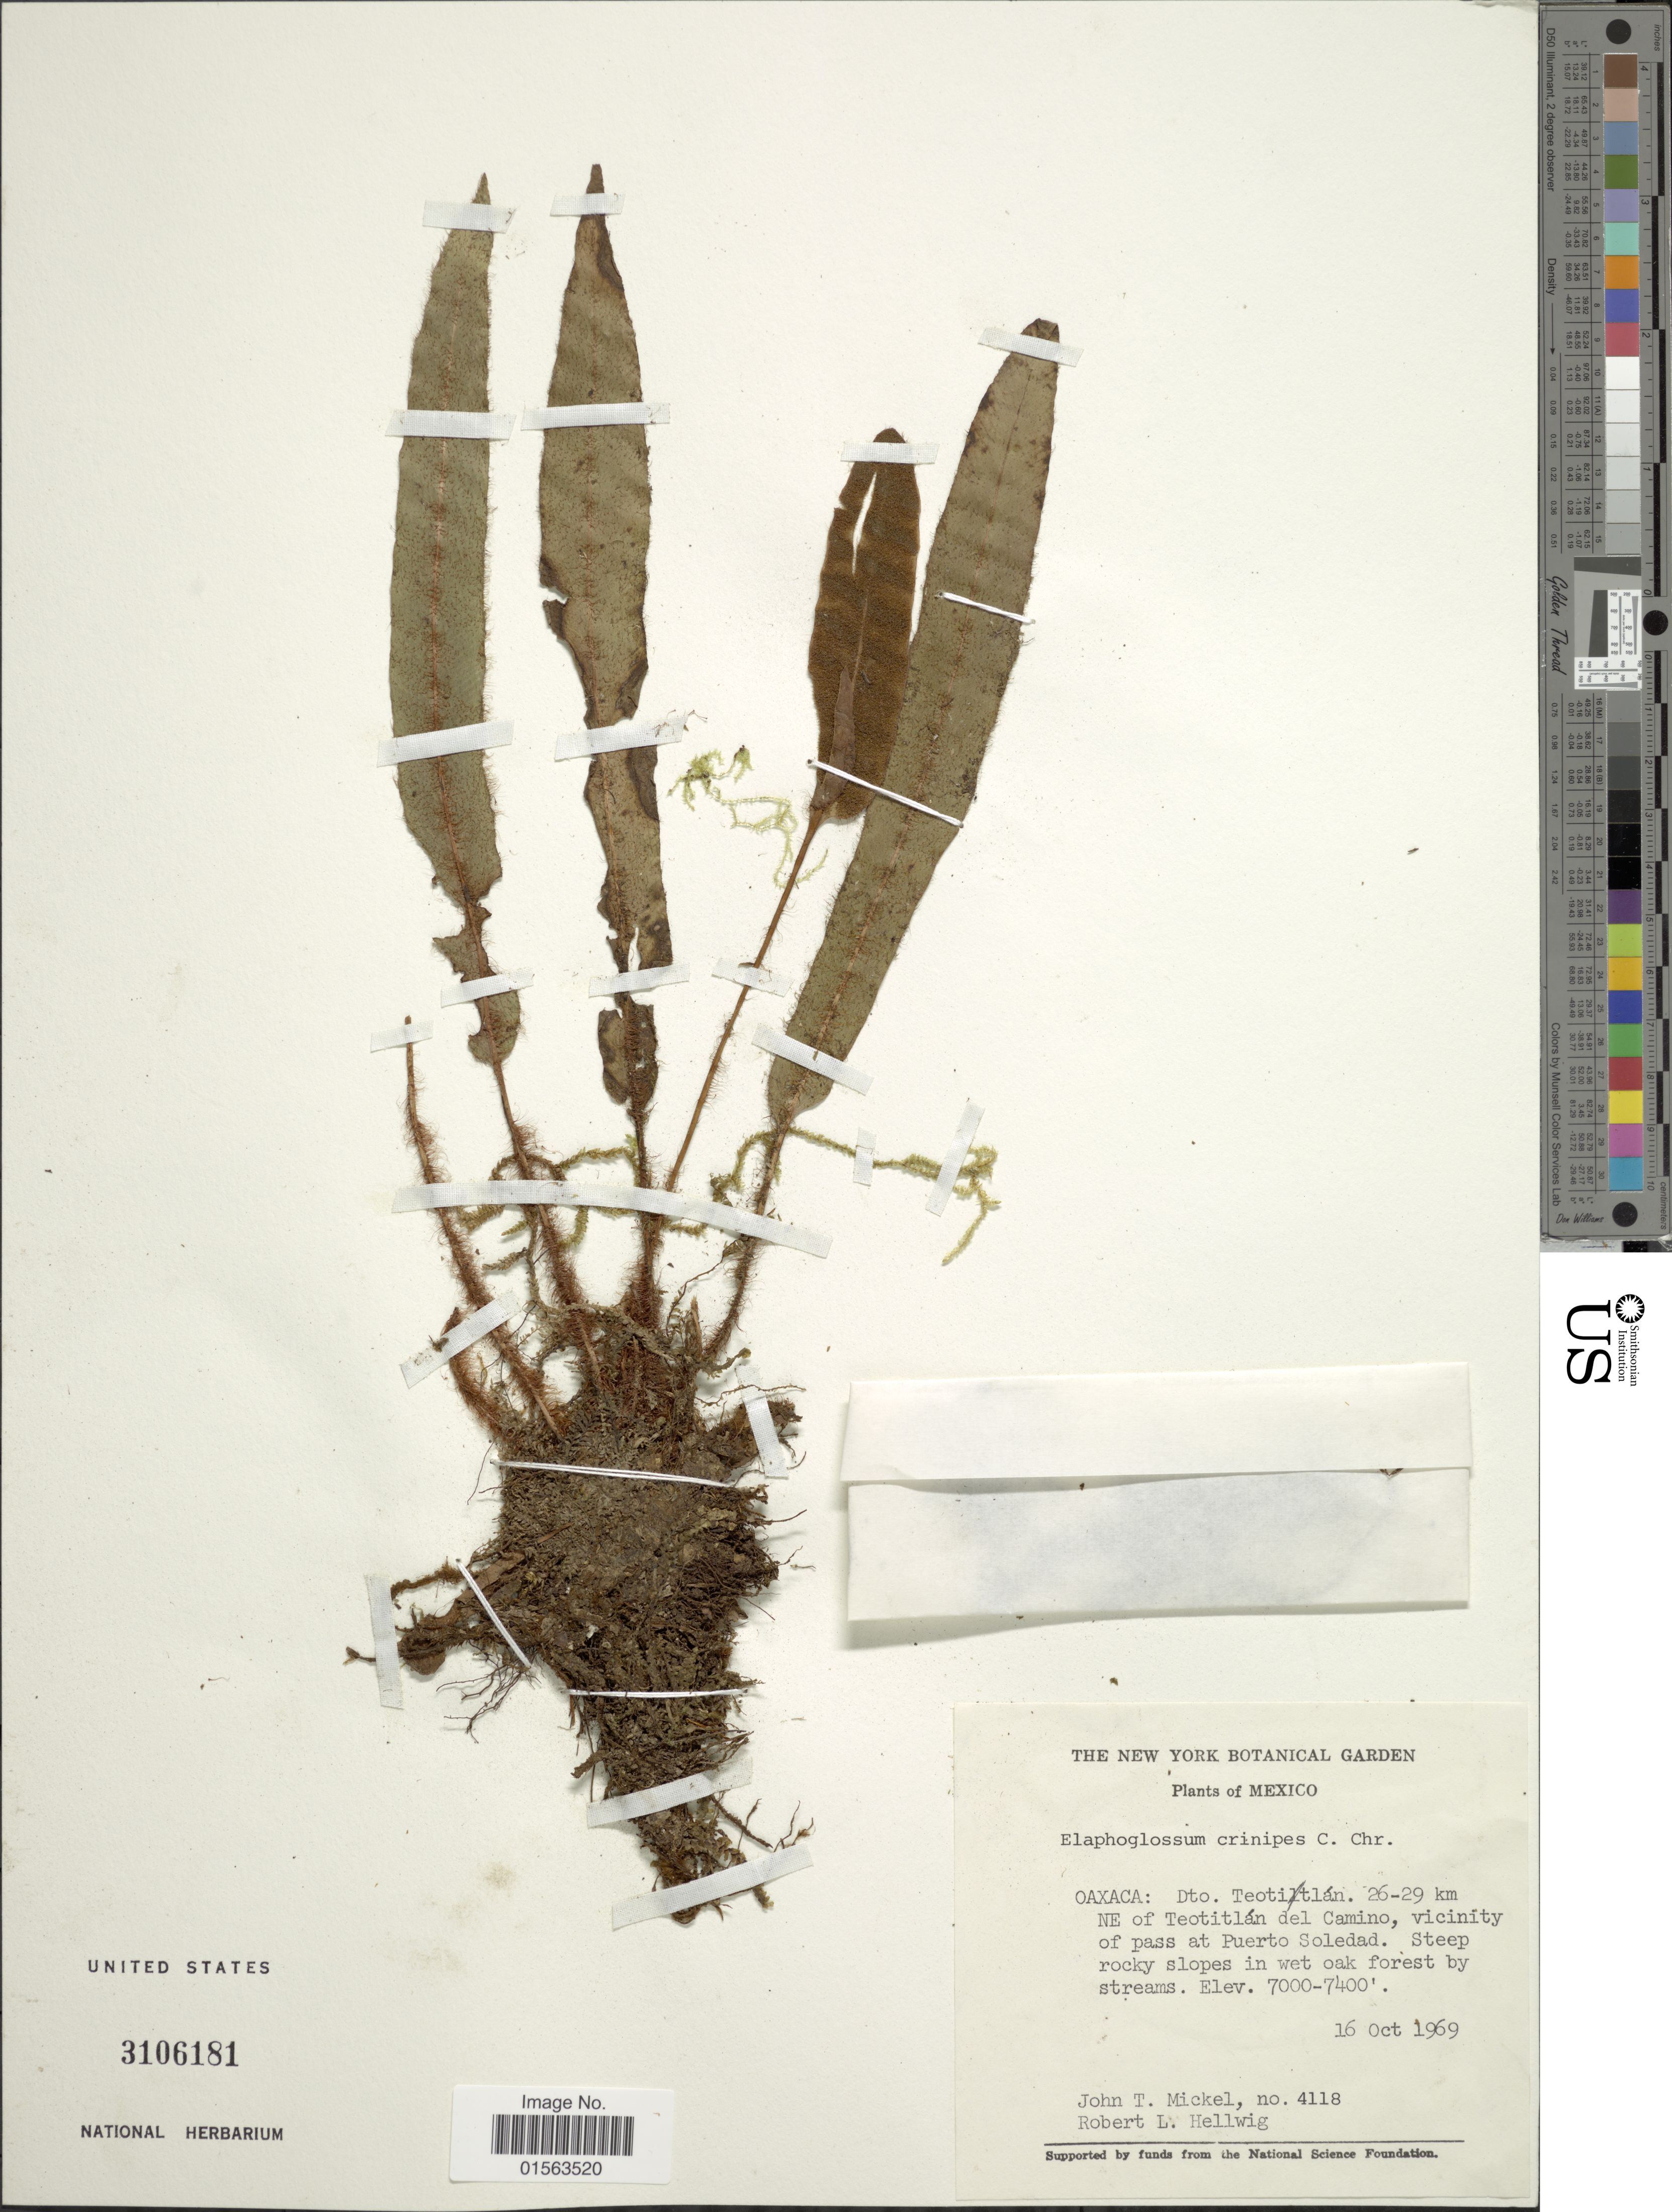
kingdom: Plantae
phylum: Tracheophyta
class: Polypodiopsida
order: Polypodiales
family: Dryopteridaceae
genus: Elaphoglossum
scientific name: Elaphoglossum crinipes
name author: C. Chr.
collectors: J. T. Mickel & R. Hellwig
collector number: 4118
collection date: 1969-10-16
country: Mexico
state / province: Oaxaca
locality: Oaxaca: Dto. Teotitlan, 26-29 km NE of Teotitlan del Camino, vicinity of pass at Puerto Soledad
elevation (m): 2134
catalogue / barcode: US 3106181